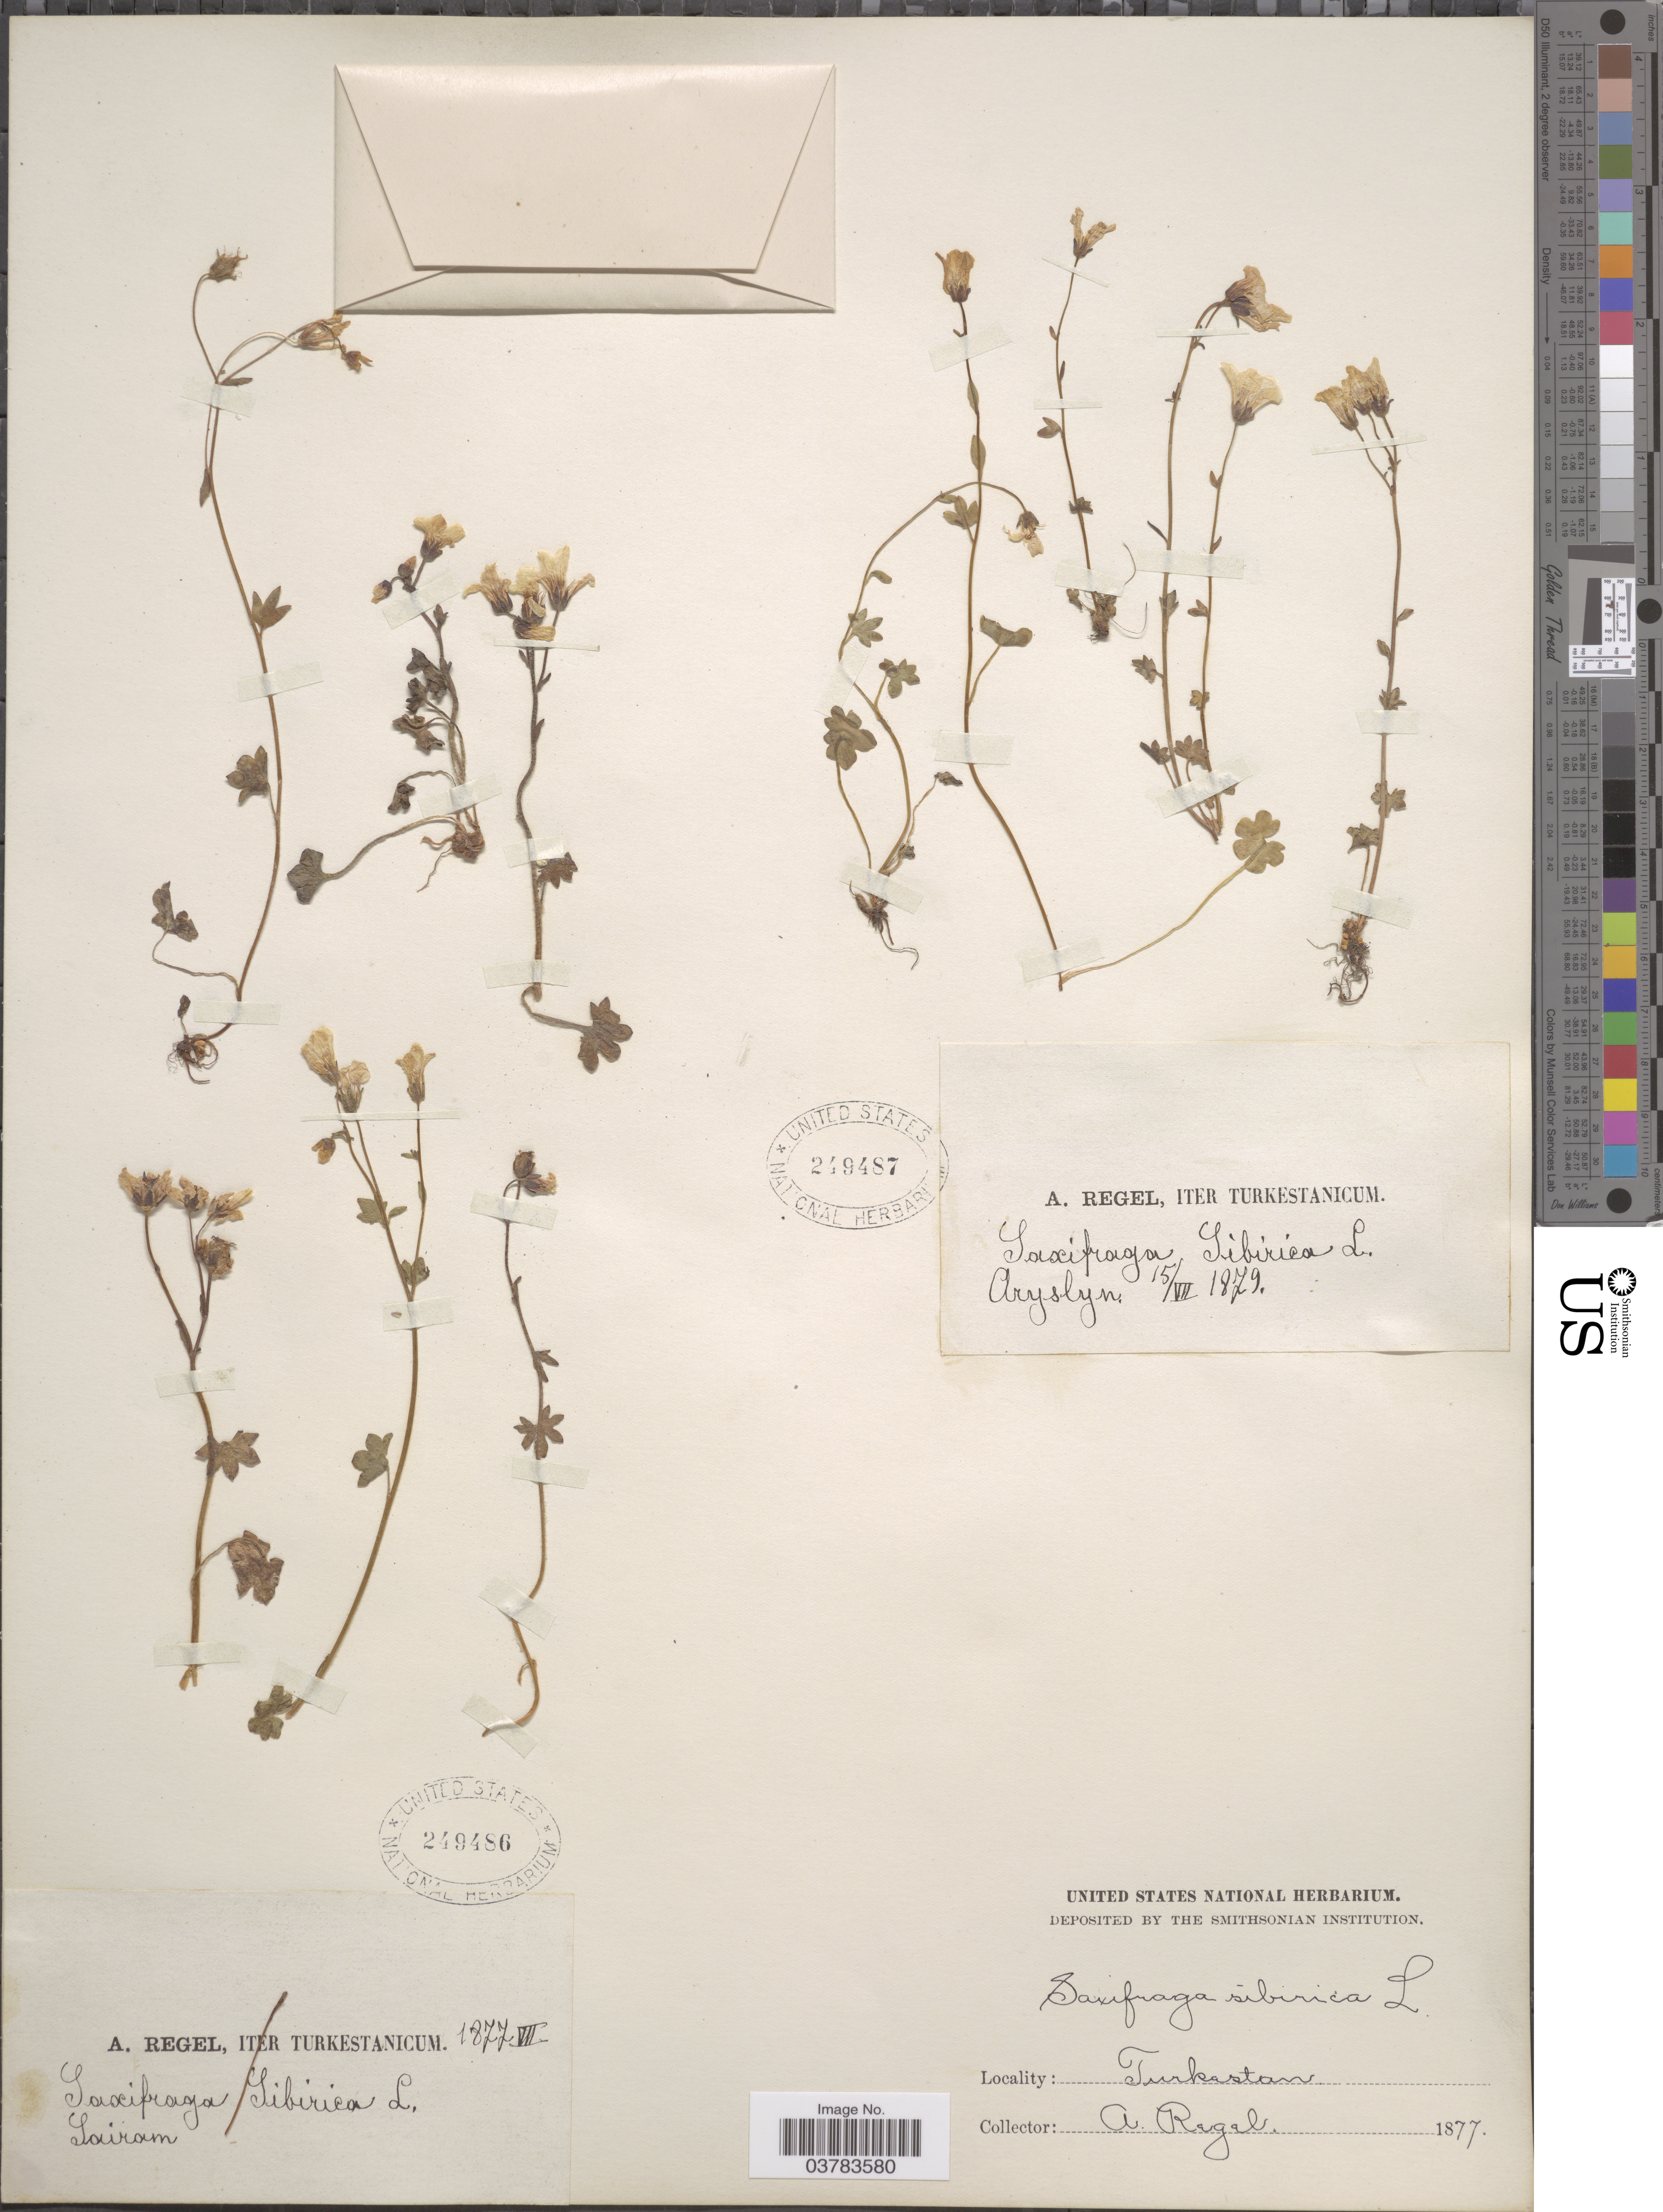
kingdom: Plantae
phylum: Tracheophyta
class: Magnoliopsida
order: Saxifragales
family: Saxifragaceae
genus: Saxifraga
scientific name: Saxifraga sibirica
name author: L.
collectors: A. Regel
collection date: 1879-07-15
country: Kazakhstan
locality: Iter Turkestanicum. Aryslyn.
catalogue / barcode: US 249487